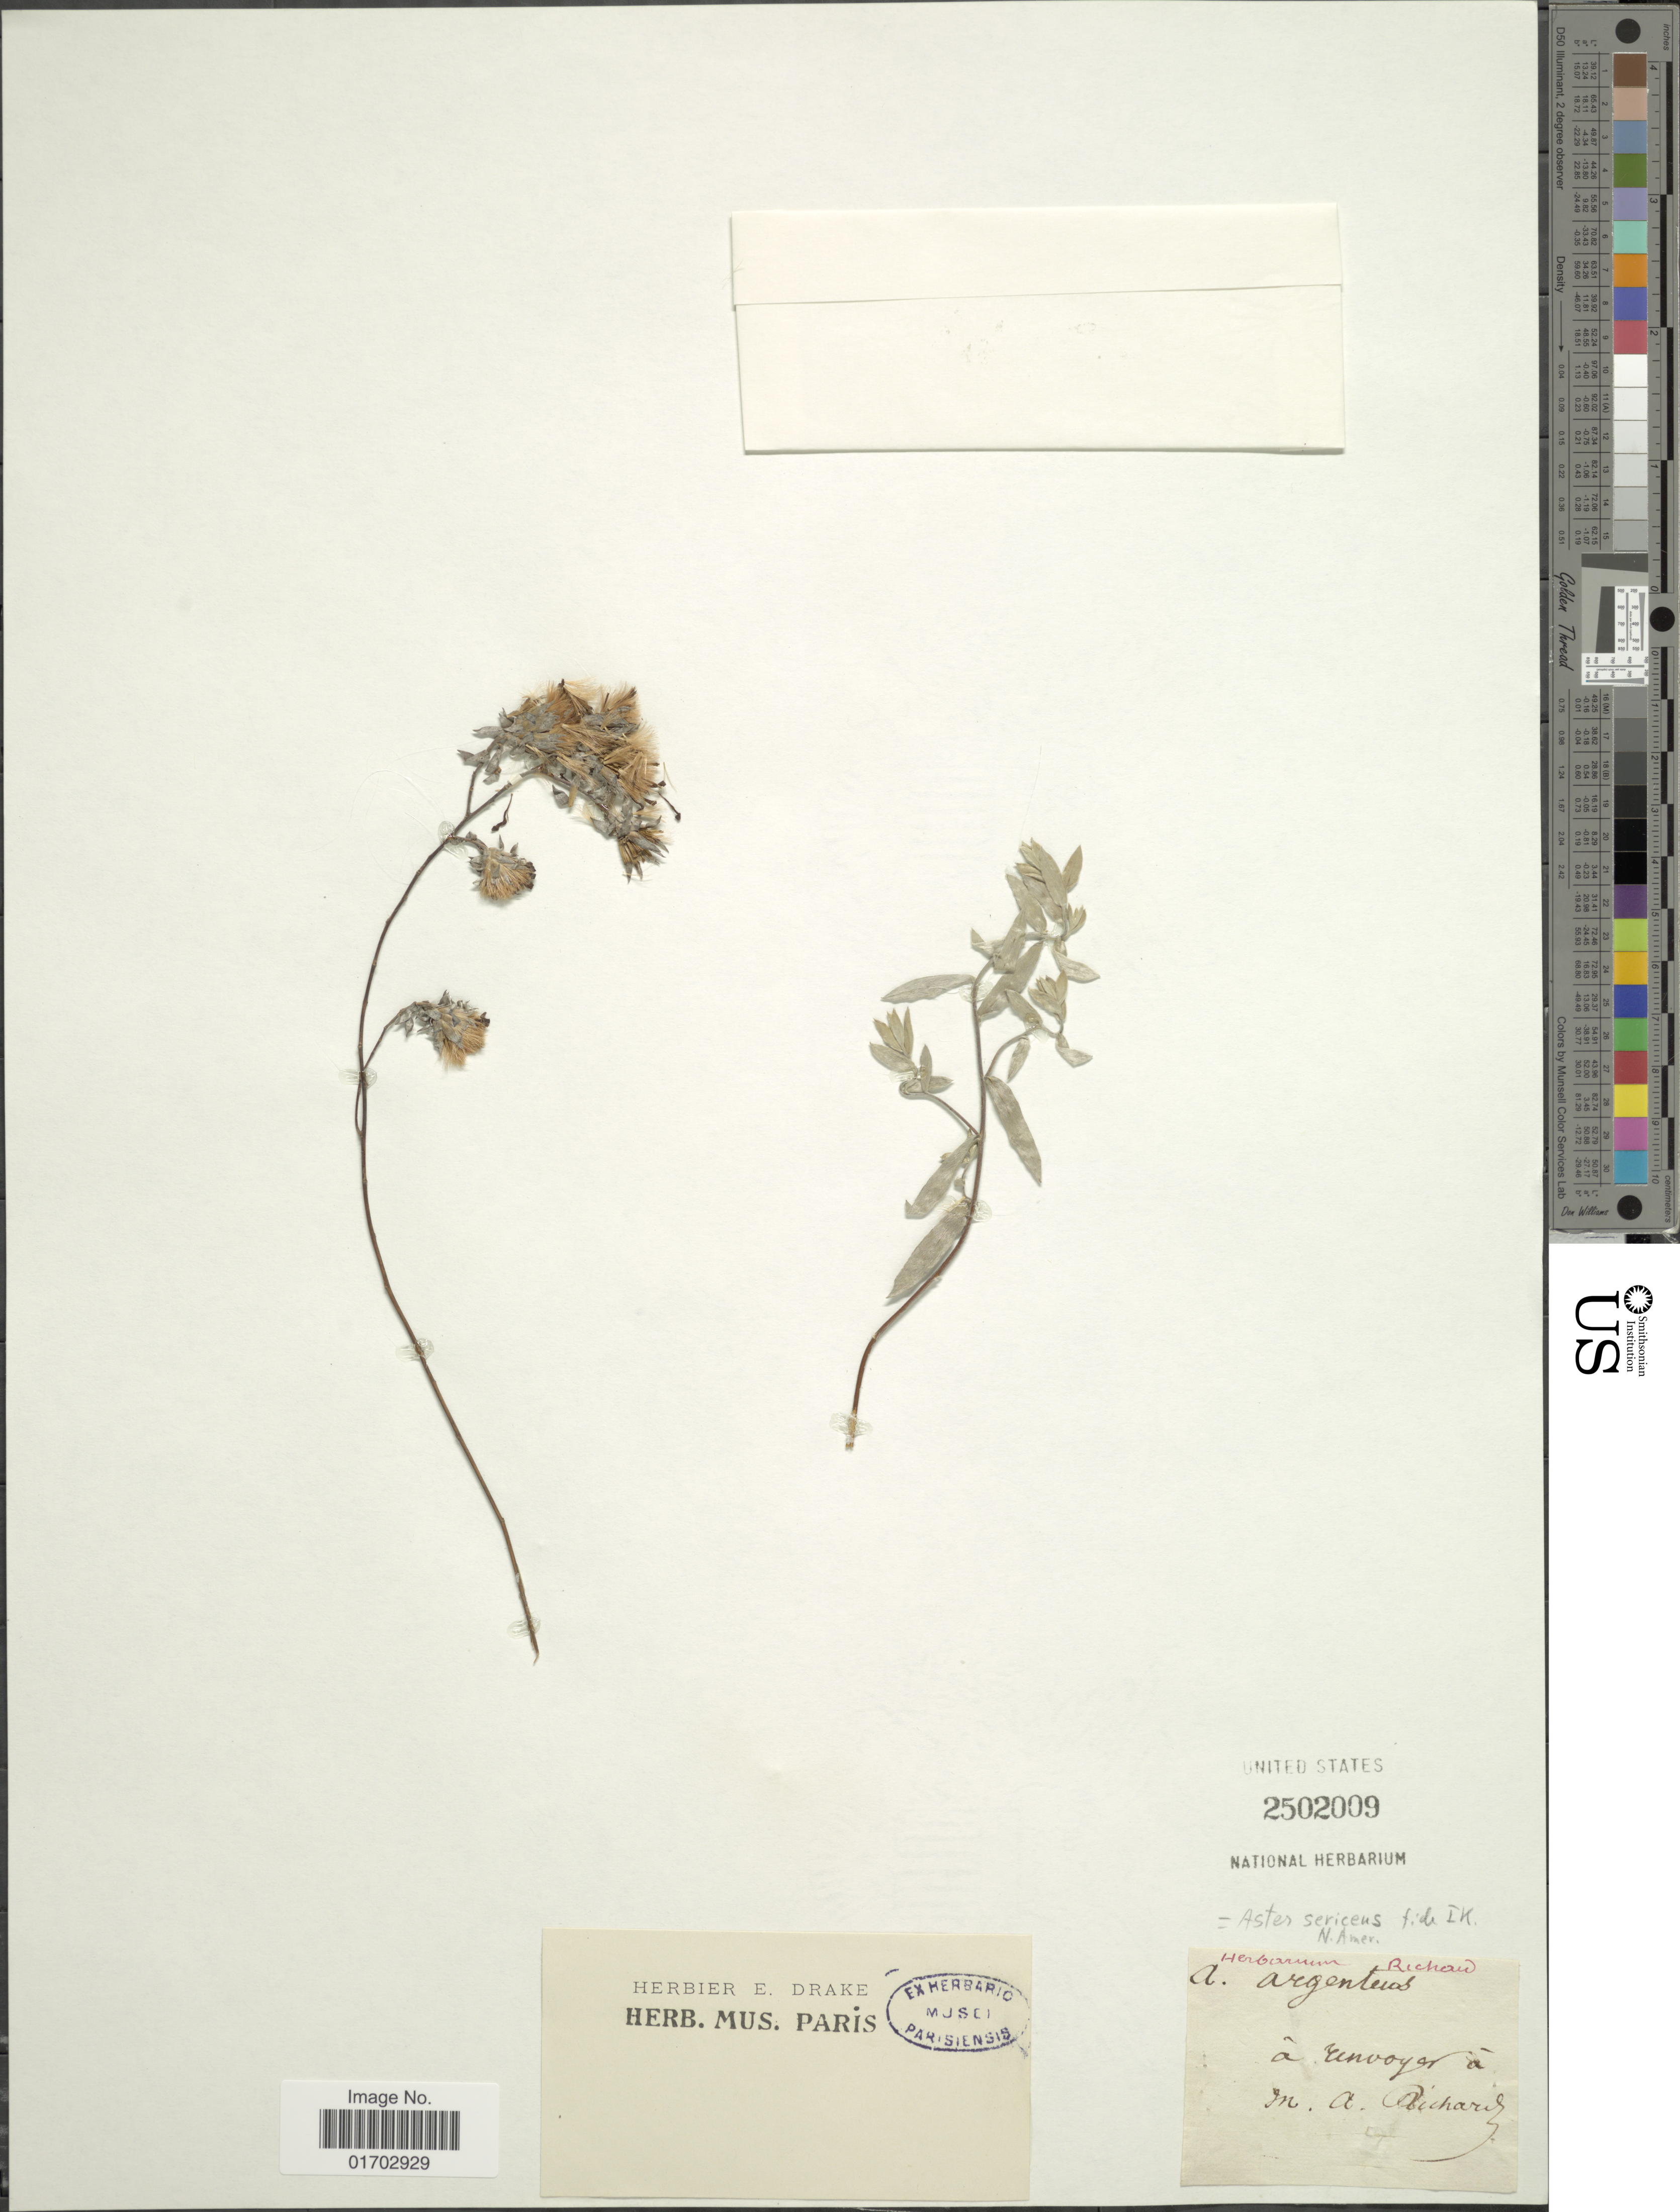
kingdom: Plantae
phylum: Tracheophyta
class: Magnoliopsida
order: Asterales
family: Asteraceae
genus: Symphyotrichum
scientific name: Symphyotrichum sericeum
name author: (Vent.) G.L. Nesom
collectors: M. Richards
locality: Á einvoyar á.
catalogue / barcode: US 2502009